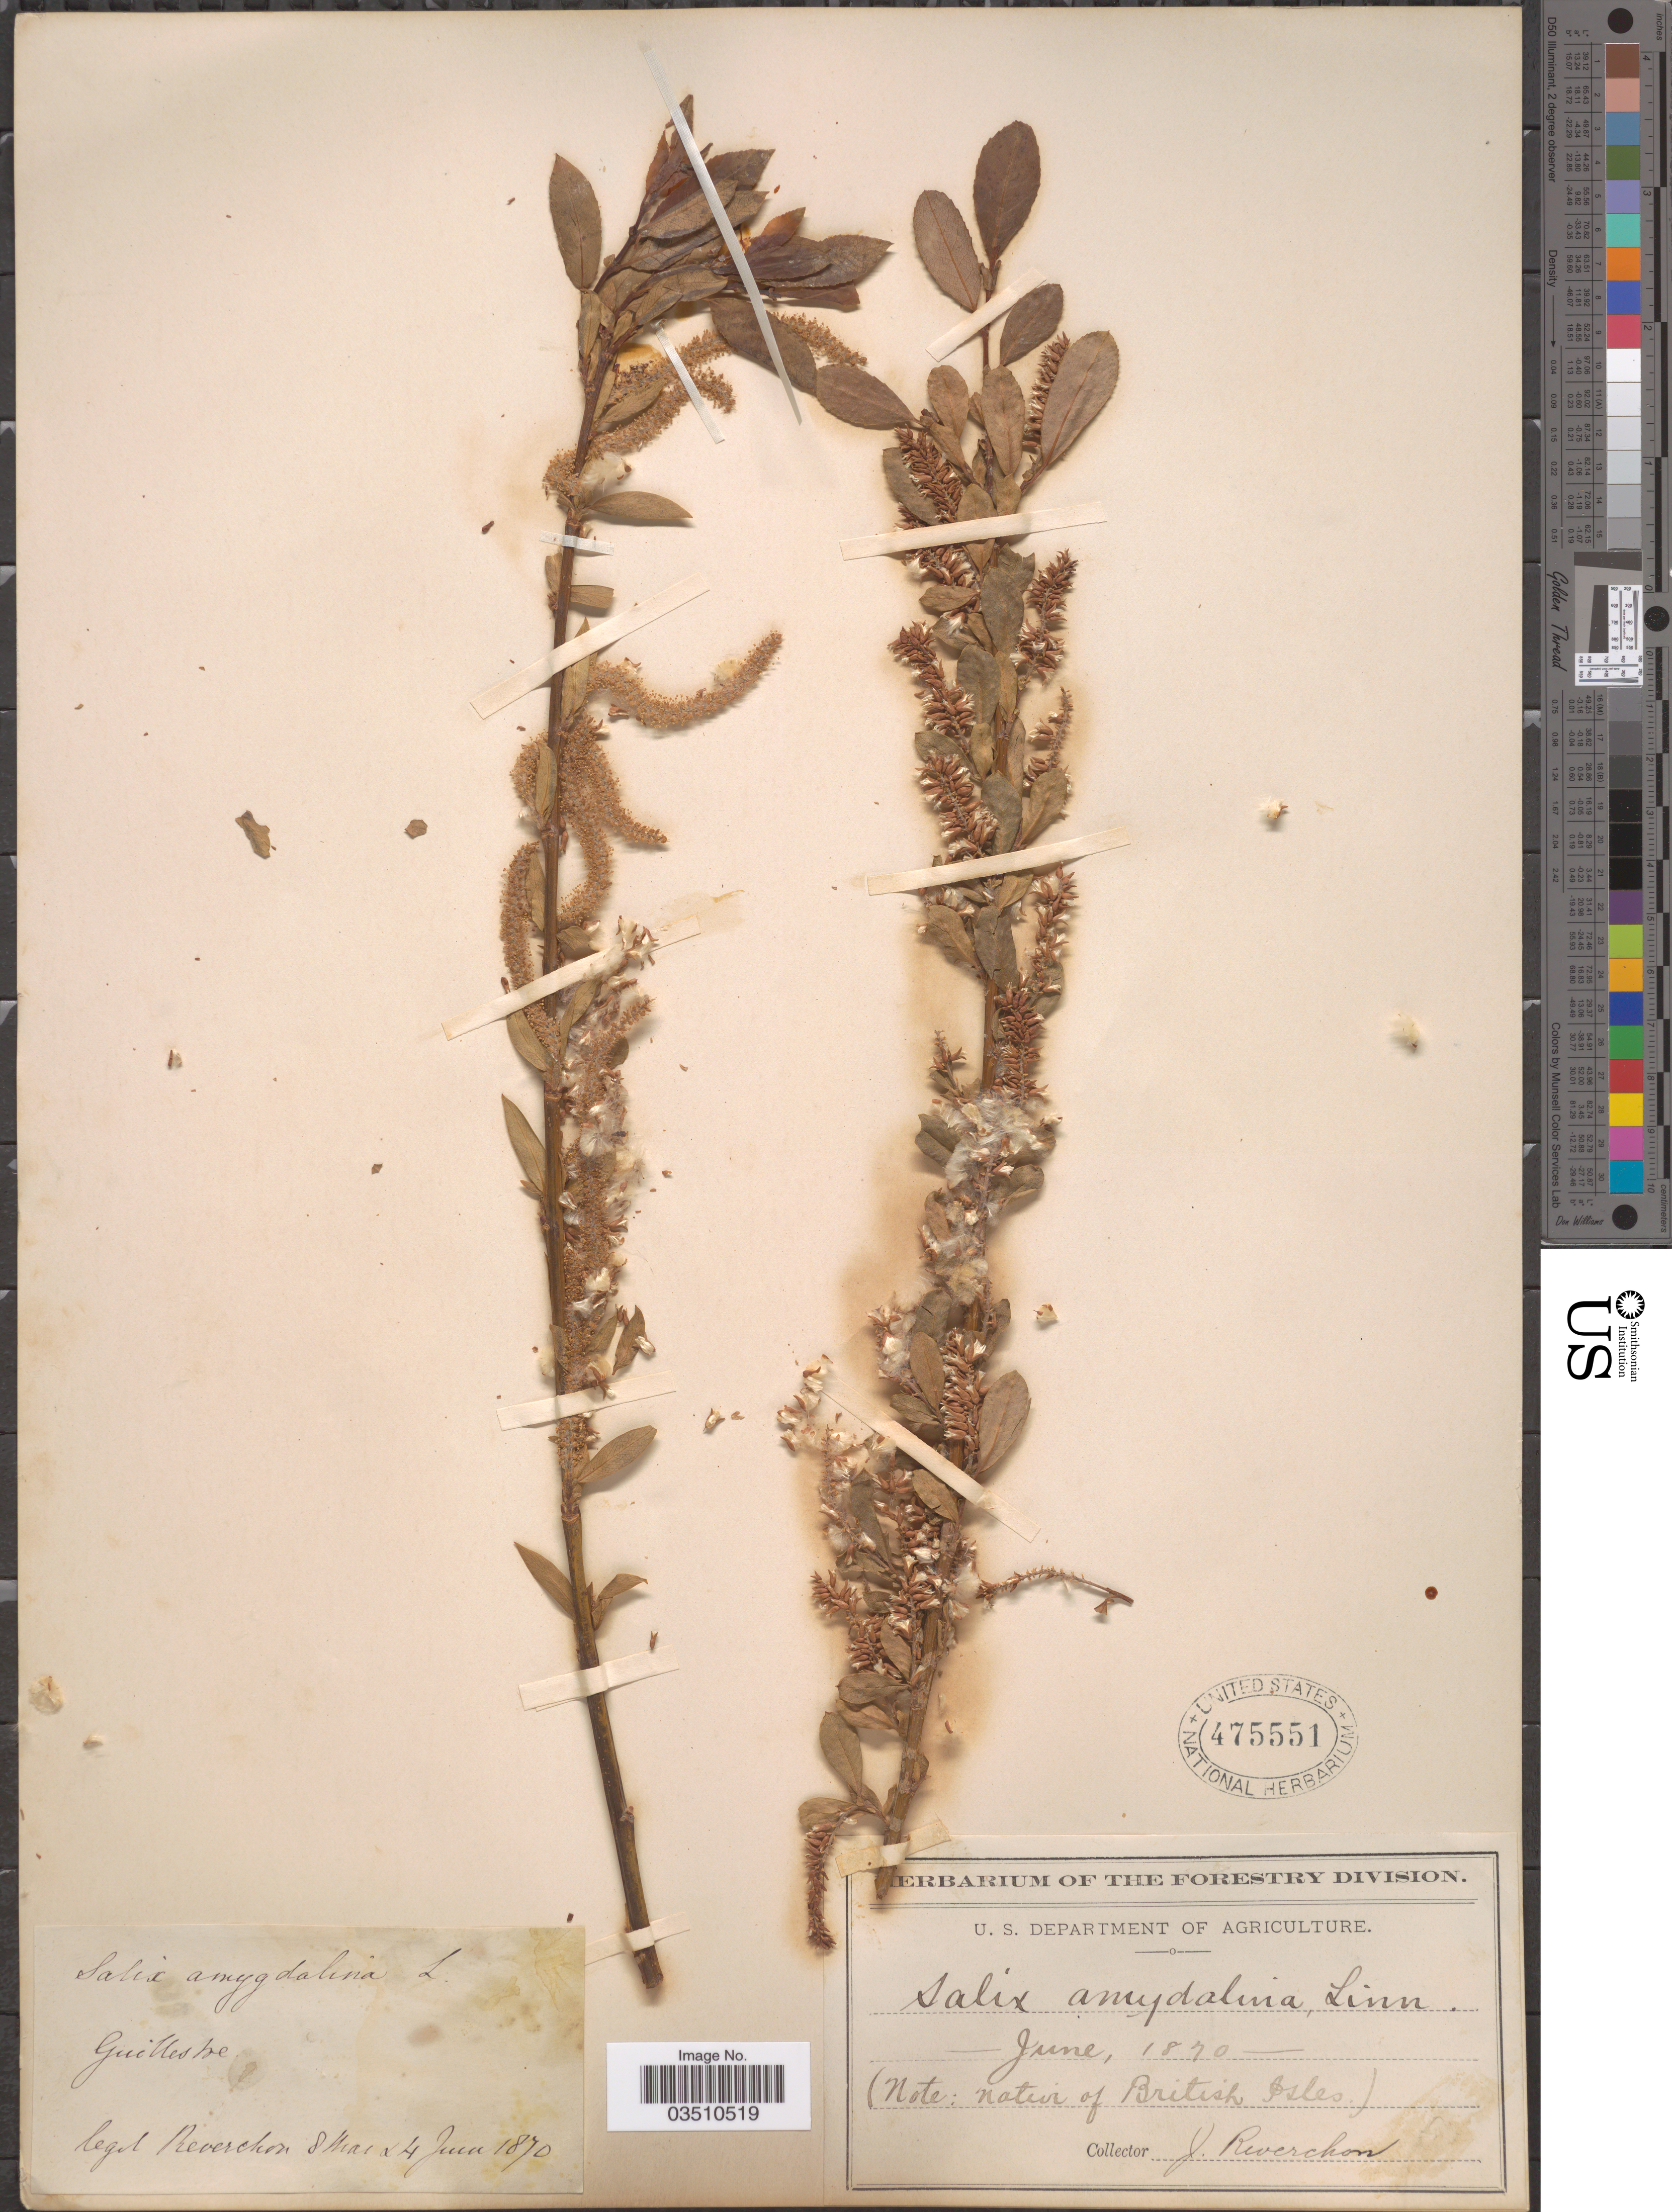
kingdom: Plantae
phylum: Tracheophyta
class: Magnoliopsida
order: Malpighiales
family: Salicaceae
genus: Salix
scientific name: Salix amygdalina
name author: L.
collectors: J. Reverchon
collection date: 1870-03-08/1870-06-04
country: France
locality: Guillestre.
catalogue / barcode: US 475551